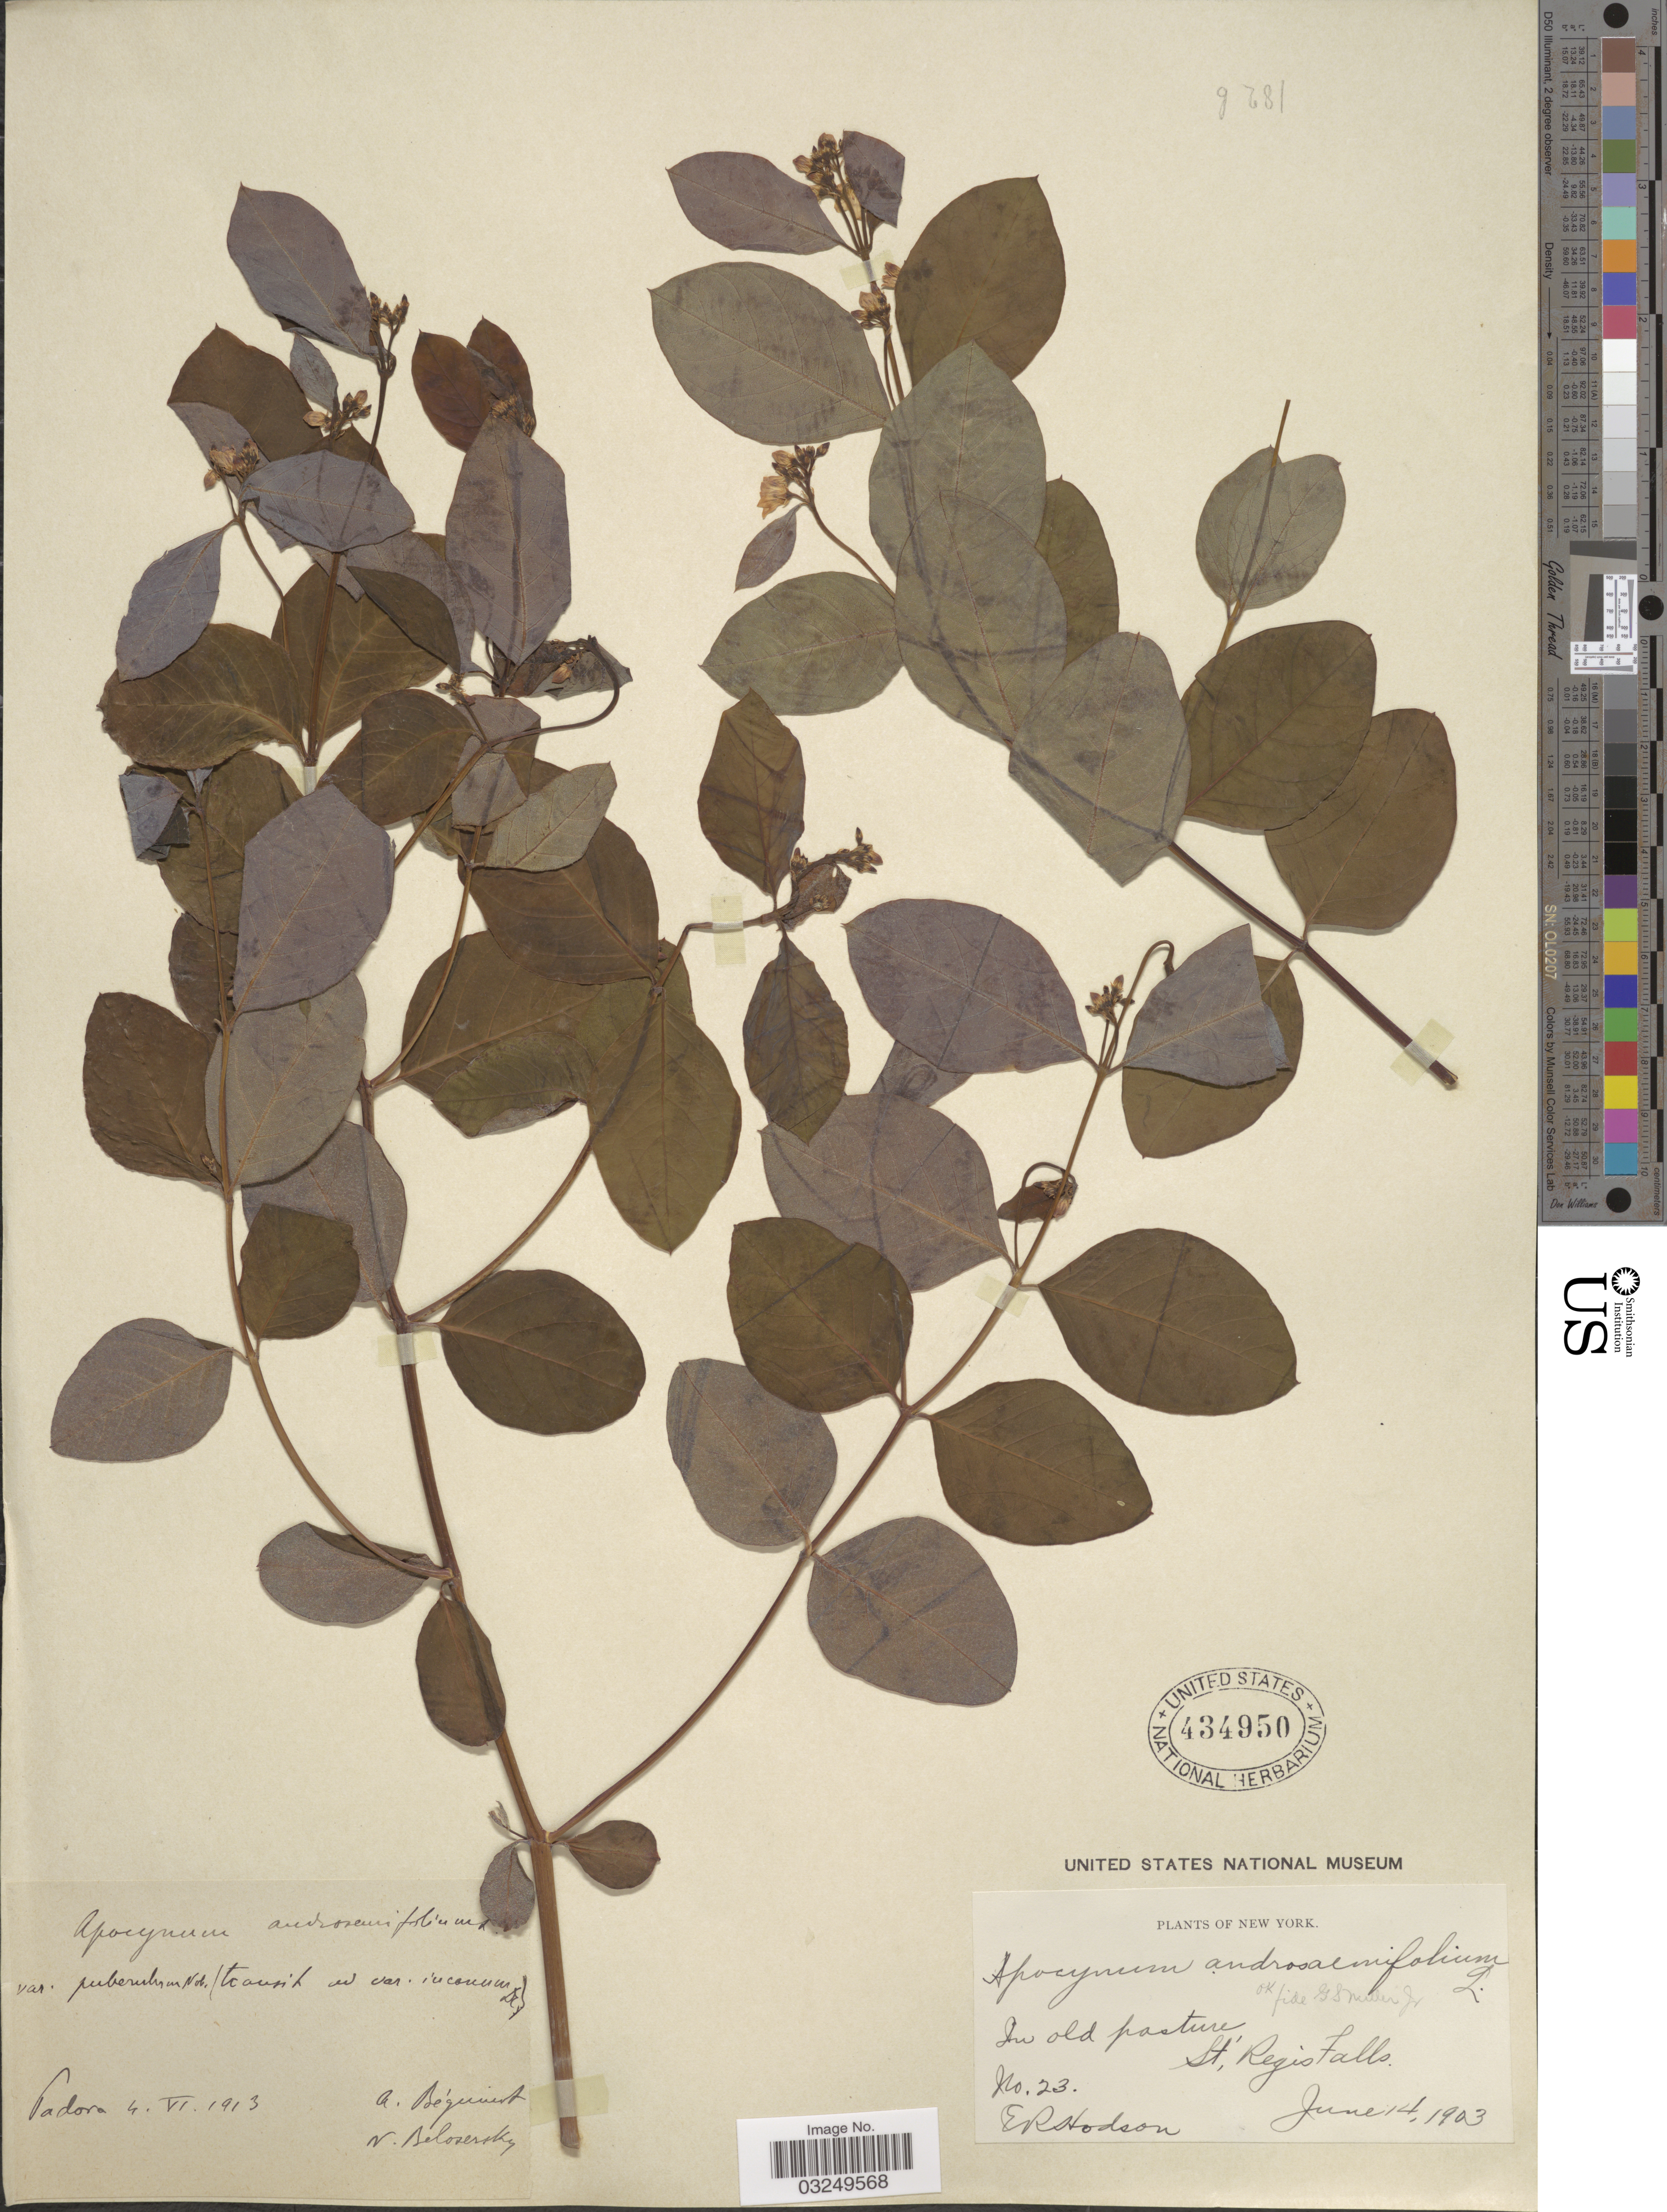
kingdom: Plantae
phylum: Tracheophyta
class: Magnoliopsida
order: Gentianales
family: Apocynaceae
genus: Apocynum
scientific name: Apocynum androsaemifolium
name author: L.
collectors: E. Hodson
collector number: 23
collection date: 1903-06-14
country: United States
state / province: New York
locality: St. Regio Falls.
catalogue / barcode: US 434950